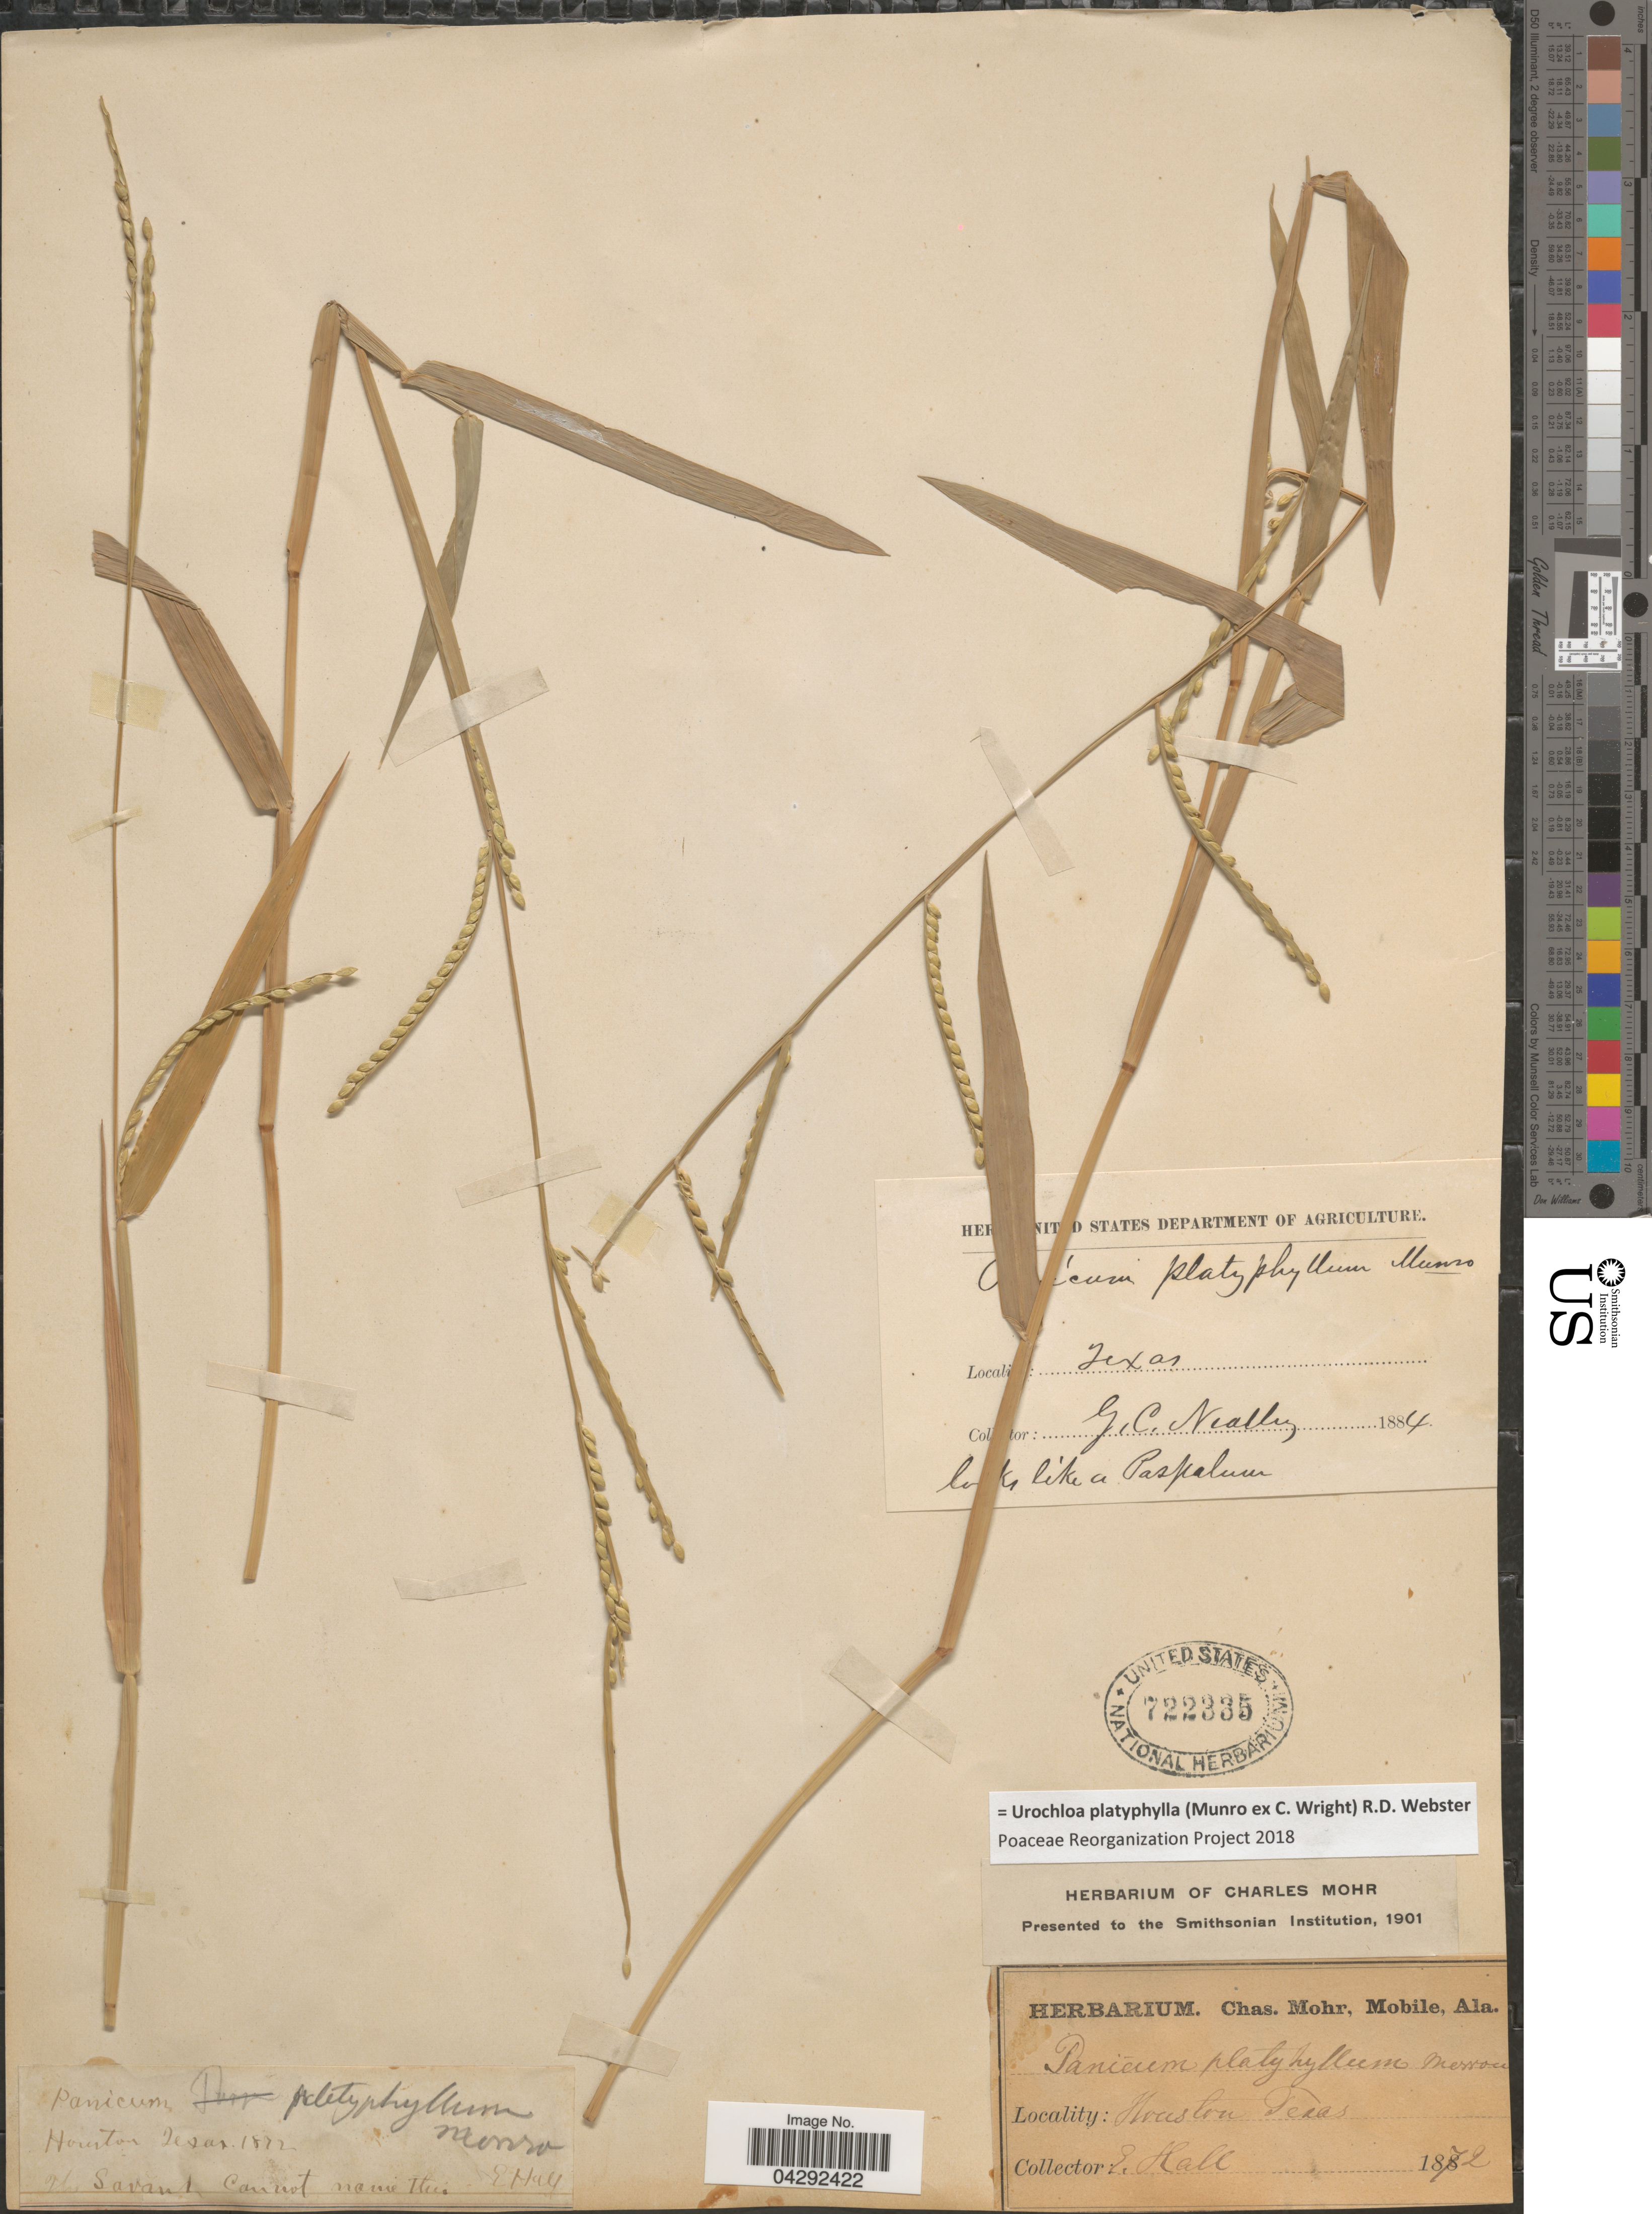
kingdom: Plantae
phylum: Tracheophyta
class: Liliopsida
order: Poales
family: Poaceae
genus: Urochloa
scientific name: Urochloa platyphylla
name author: (Munro ex C. Wright) R.D. Webster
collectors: E. Hall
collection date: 1872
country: United States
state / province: Texas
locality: Houston.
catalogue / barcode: US 722335-2